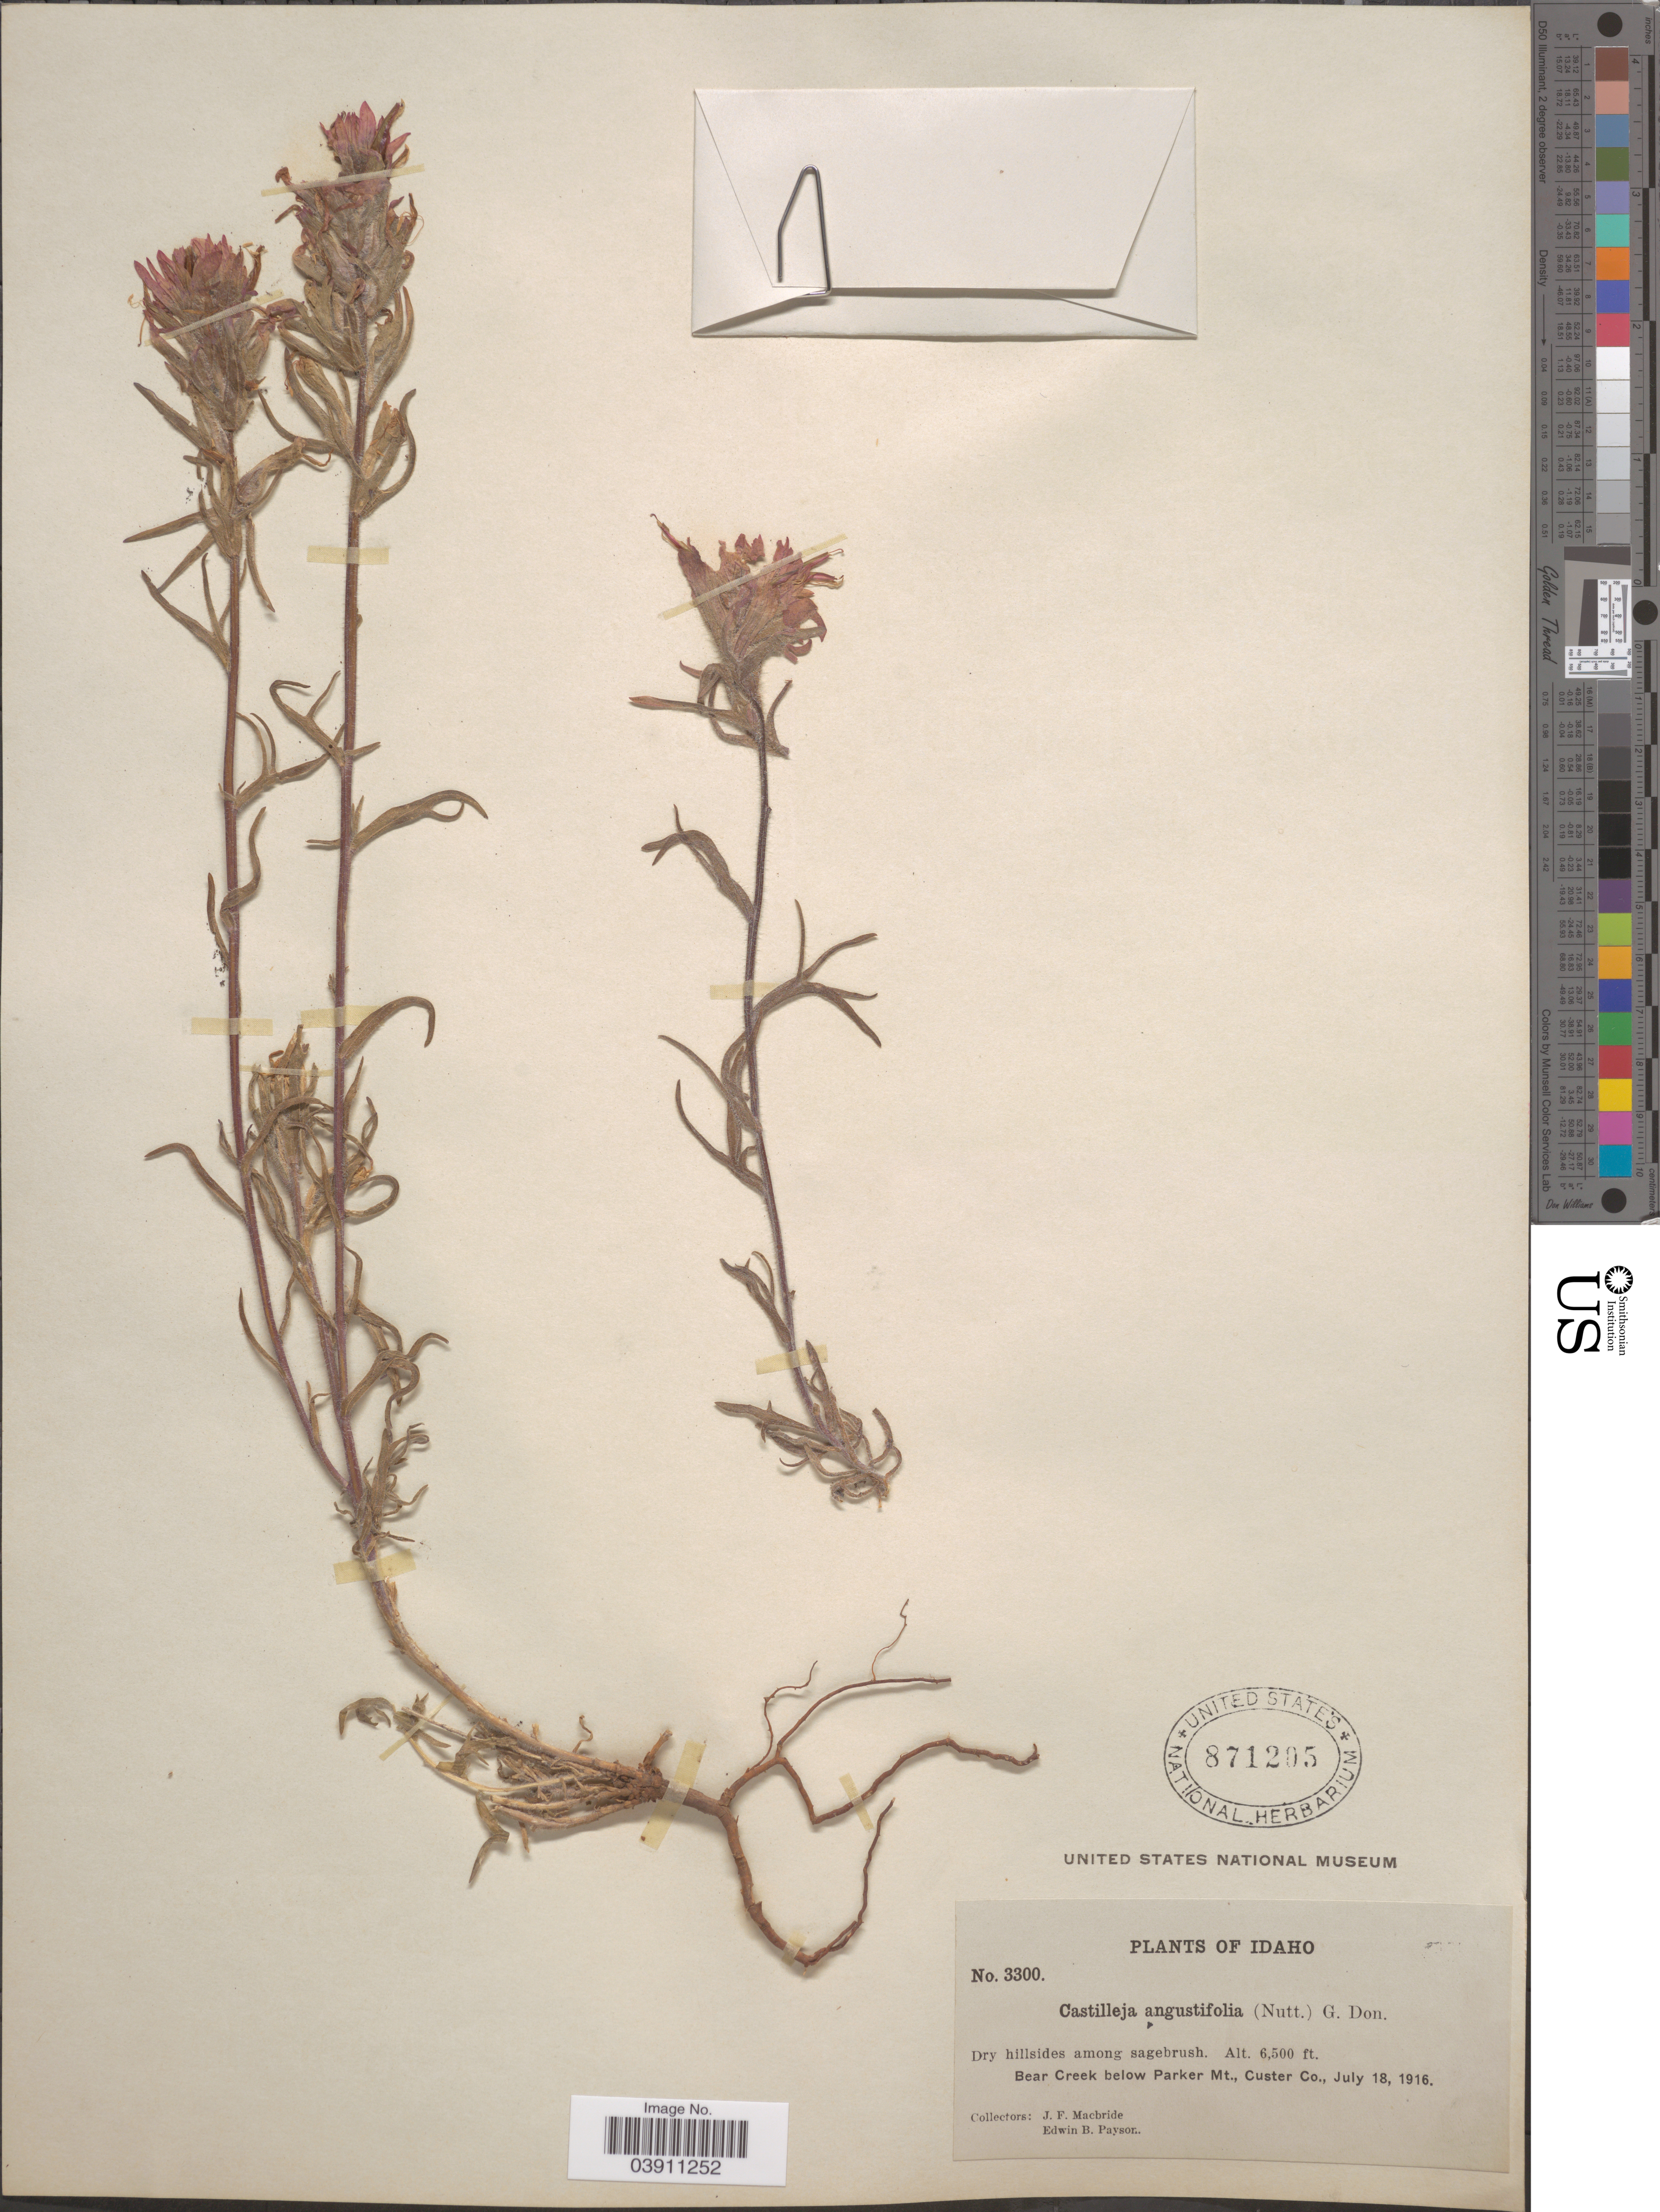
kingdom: Plantae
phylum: Tracheophyta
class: Magnoliopsida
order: Lamiales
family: Orobanchaceae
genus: Castilleja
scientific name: Castilleja angustifolia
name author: (Nutt.) G. Don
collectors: J. F. Macbride & E. B. Payson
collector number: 3300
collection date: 1916-07-18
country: United States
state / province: Idaho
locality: Dry hillsides among sagebrush. Bear Creek below Parker Mt., Custer Co.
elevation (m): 1981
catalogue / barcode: US 871205